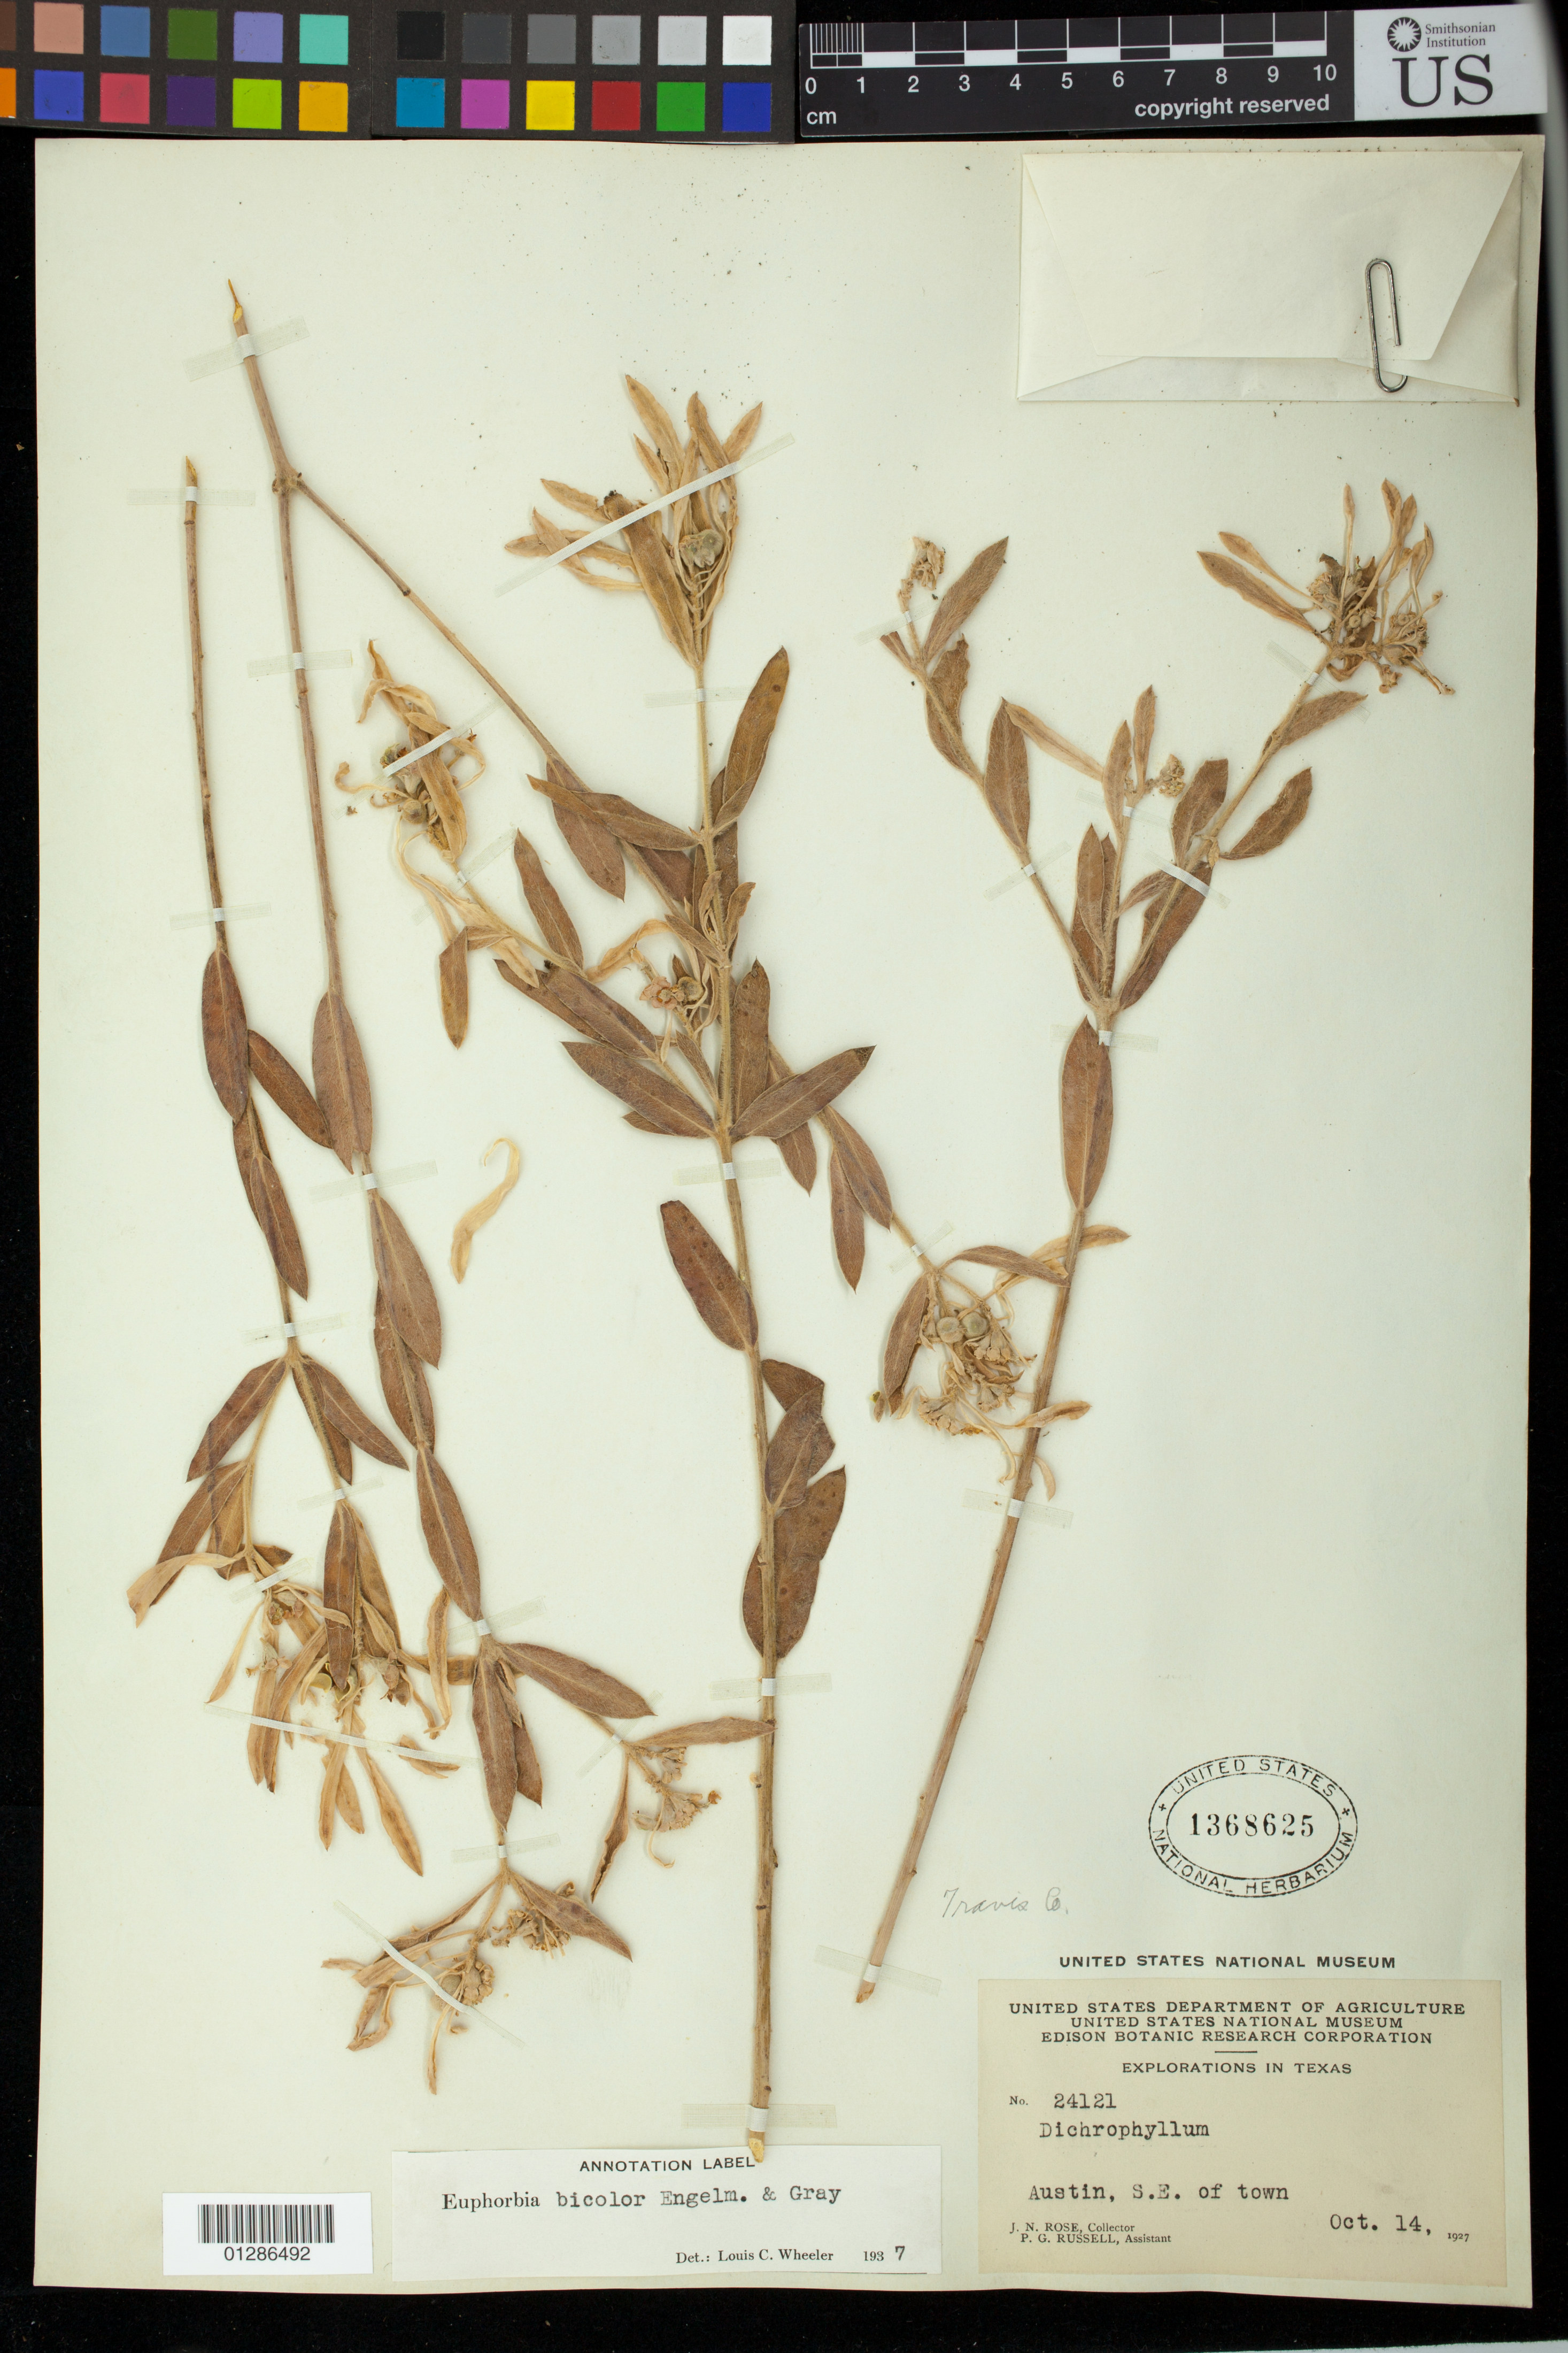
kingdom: Plantae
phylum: Tracheophyta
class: Magnoliopsida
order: Malpighiales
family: Euphorbiaceae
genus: Euphorbia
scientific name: Euphorbia bicolor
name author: Engelm. & A. Gray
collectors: J. N. Rose & P. G. Russell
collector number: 24121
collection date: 1927-10-14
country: United States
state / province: Texas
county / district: Travis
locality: Austin, S.E. of town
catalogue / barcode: US 1368625